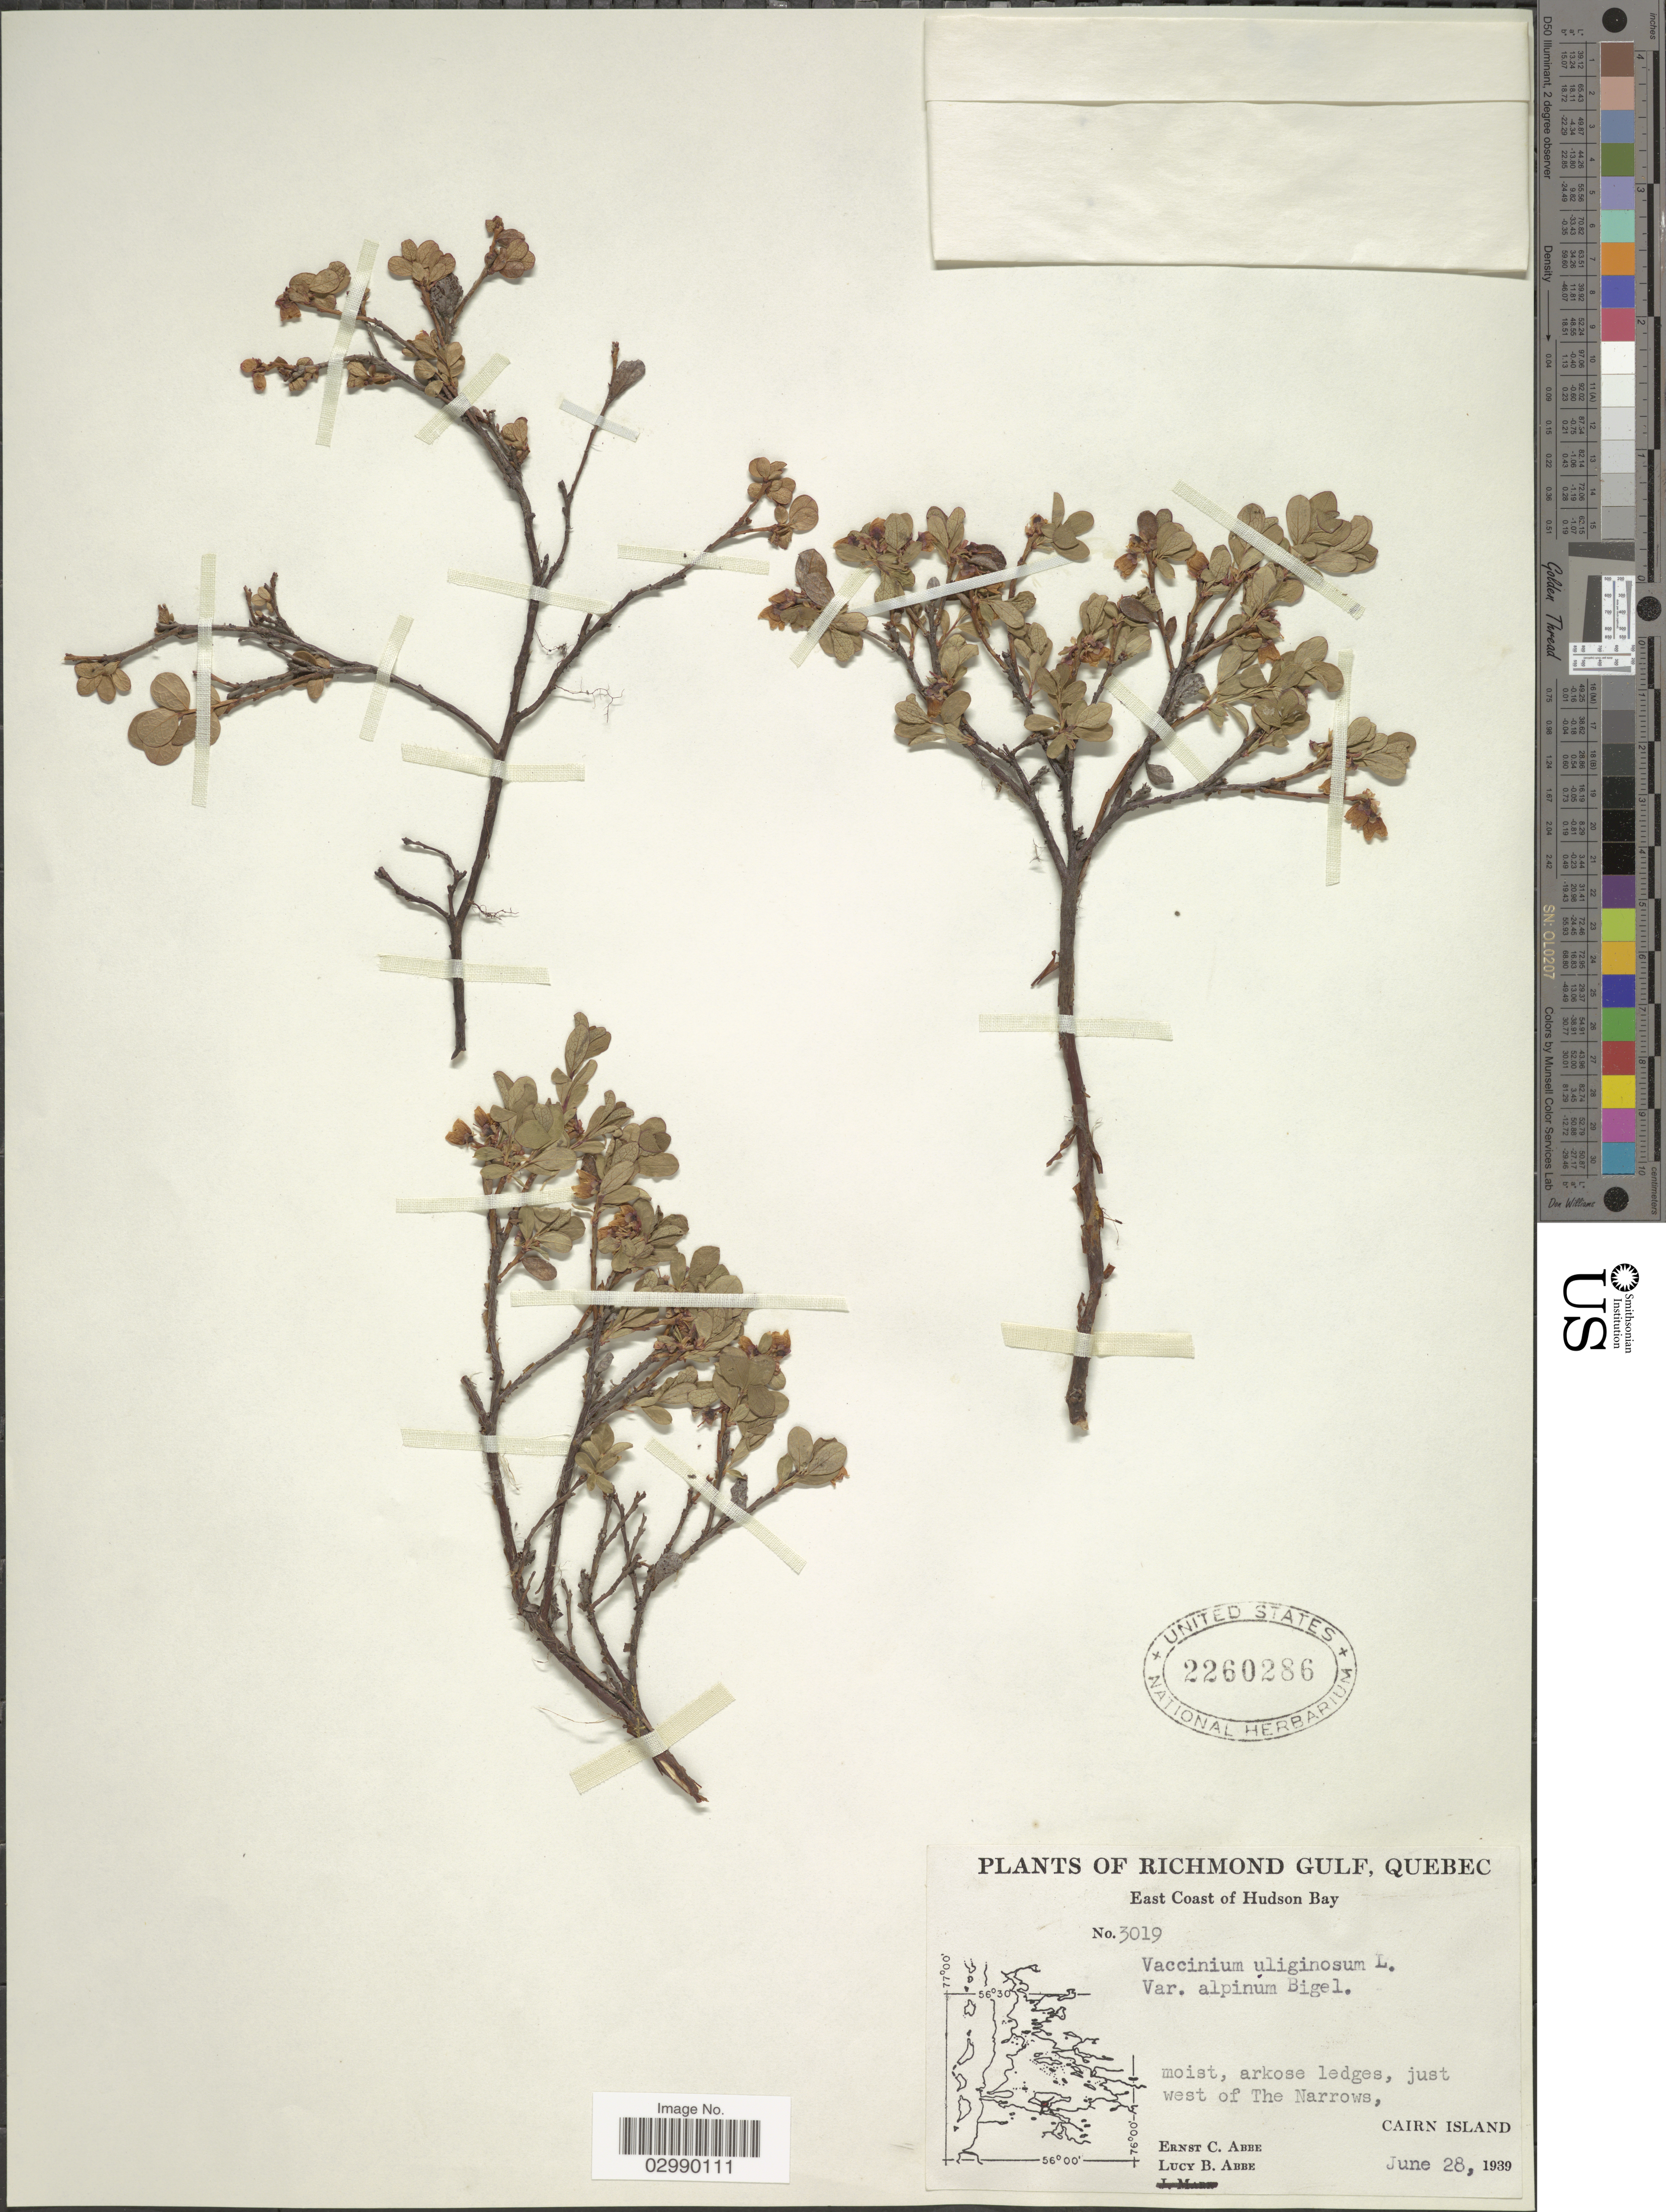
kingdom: Plantae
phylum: Tracheophyta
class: Magnoliopsida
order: Ericales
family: Ericaceae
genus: Vaccinium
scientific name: Vaccinium uliginosum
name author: L.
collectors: E. C. Abbe & L. B. Abbe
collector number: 3019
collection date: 1939-06-28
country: Canada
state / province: Quebec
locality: Richmond Gulf, East Coast of Hudson Bay, moist, arkose ledges, just west of The Narrows, Cairn Island.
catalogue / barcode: US 2260286